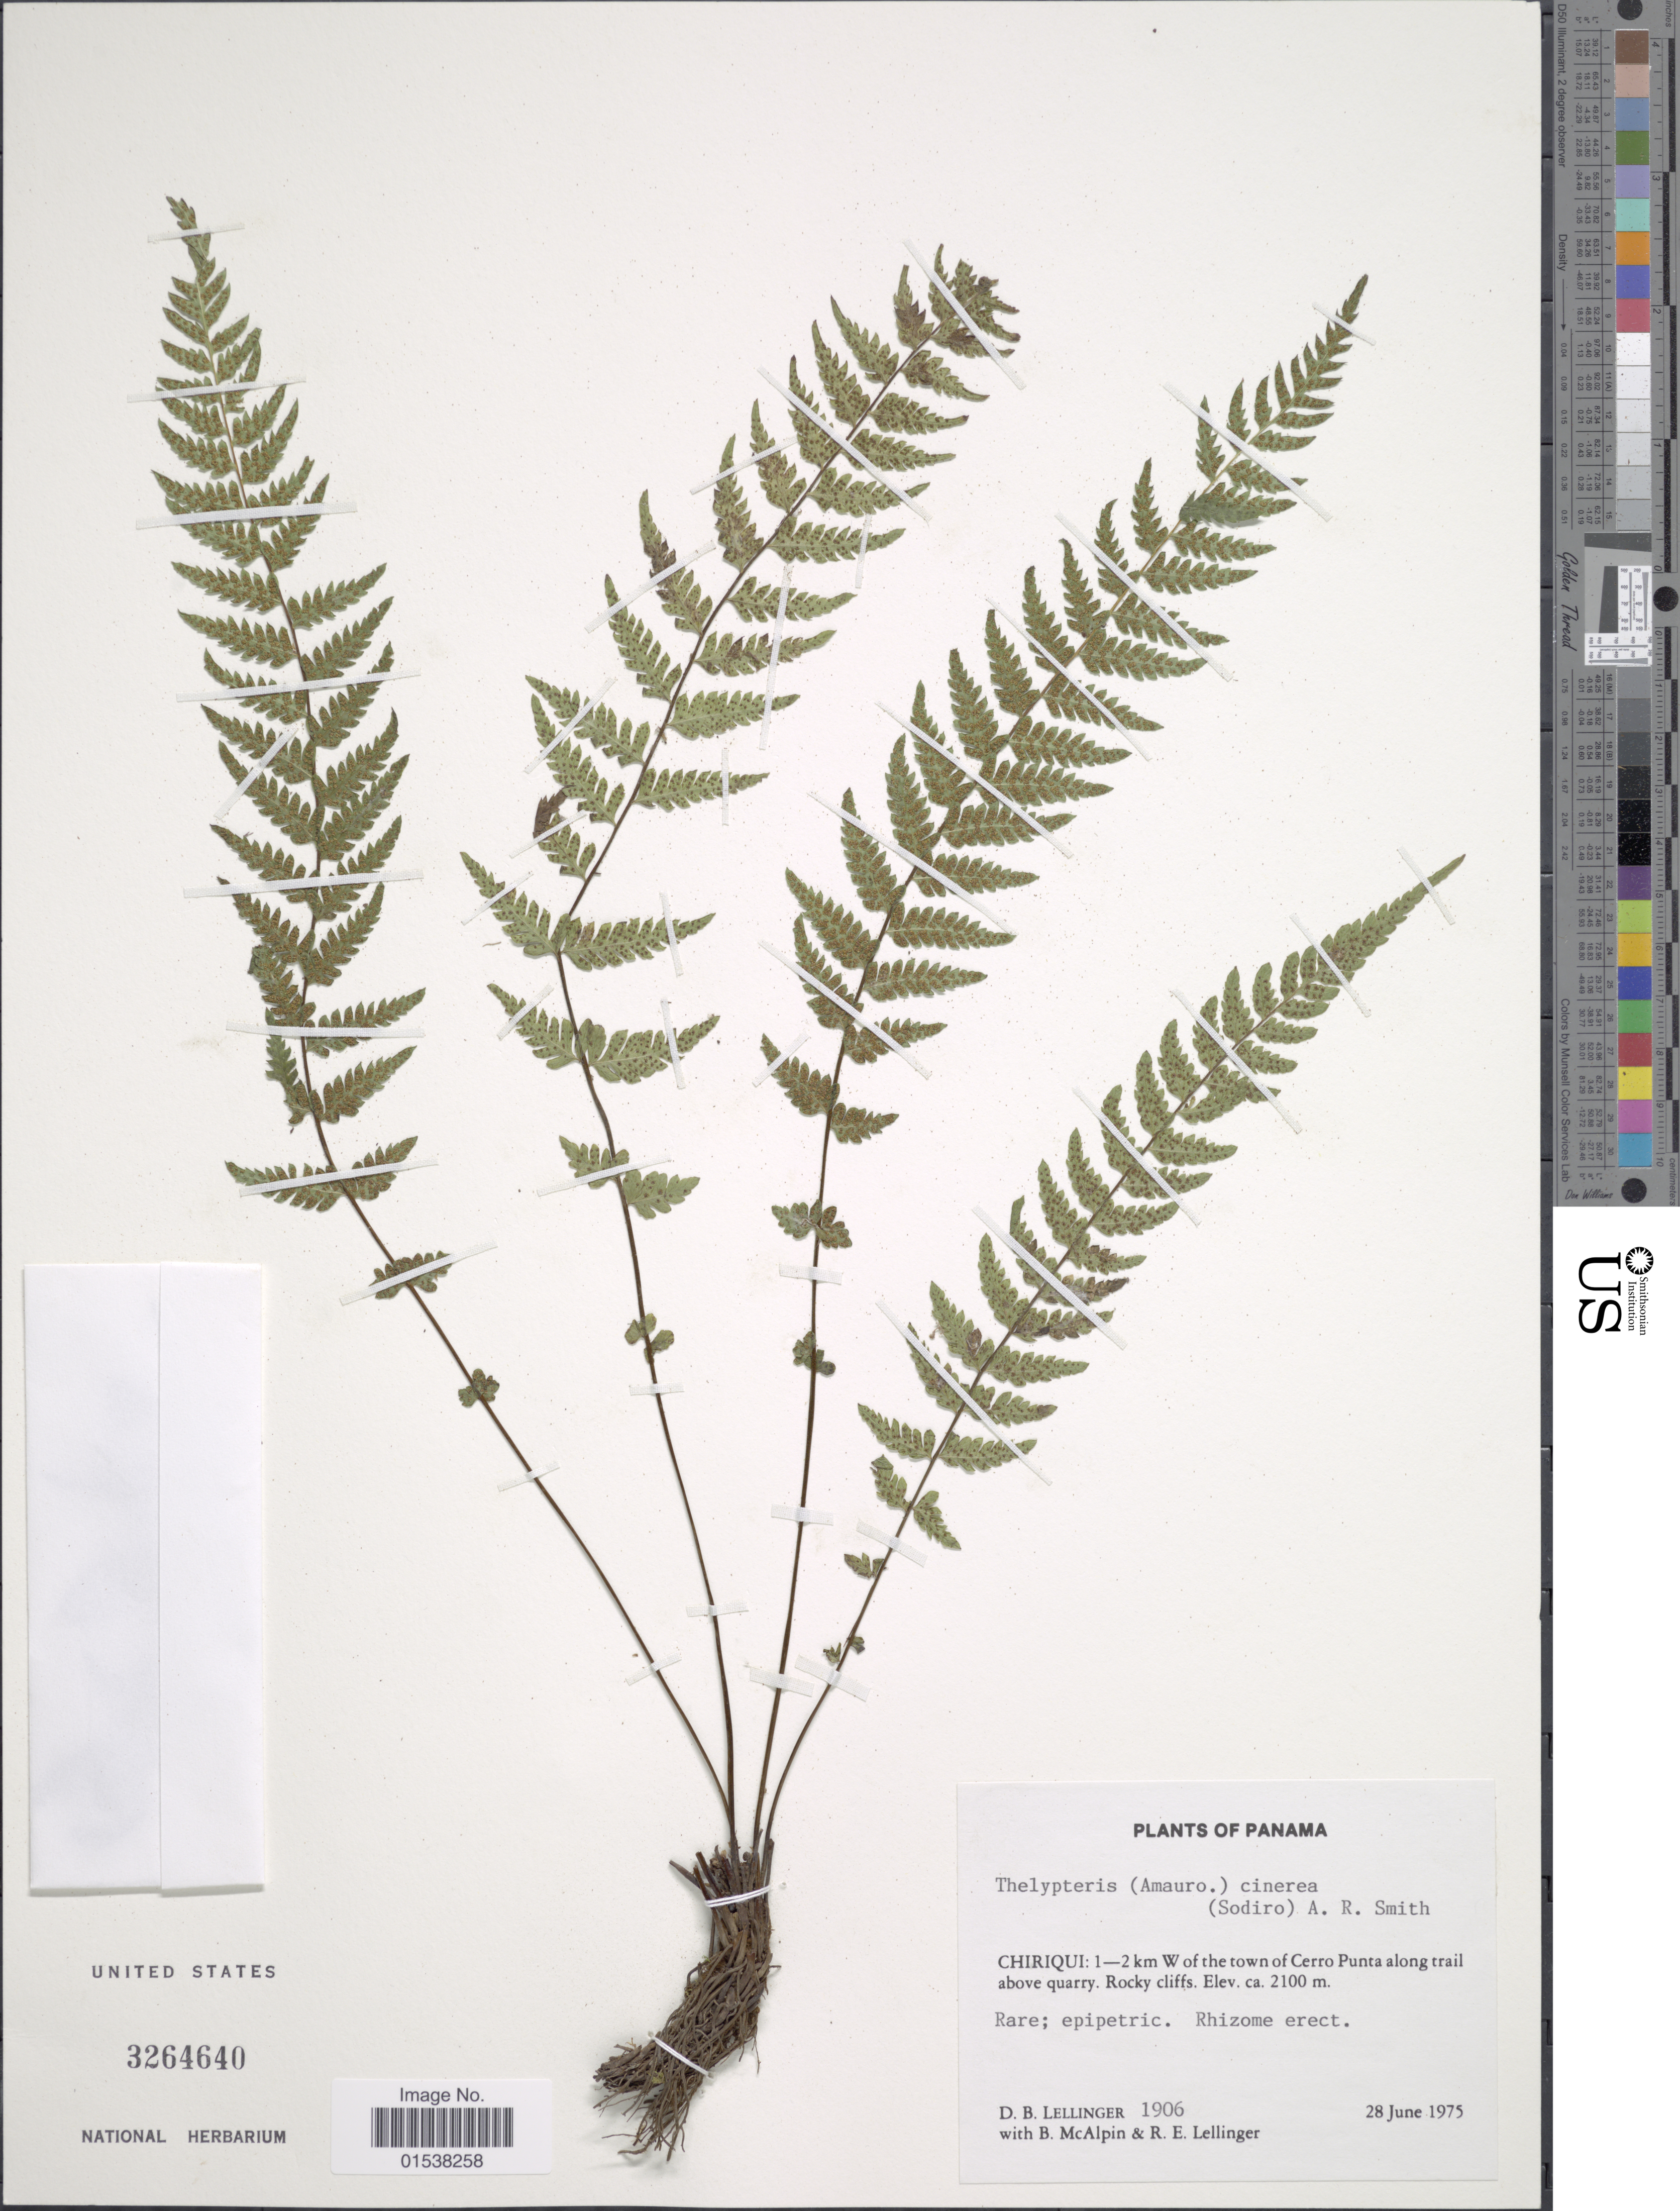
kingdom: Plantae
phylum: Tracheophyta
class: Polypodiopsida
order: Polypodiales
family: Thelypteridaceae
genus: Amauropelta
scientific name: Amauropelta cinerea (Sodiro) comb. nov., ined. 2015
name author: (Sodiro)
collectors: D. B. Lellinger, B. McAlpin & R. E. Lellinger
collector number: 1906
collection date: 1975-06-28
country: Panama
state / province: Chiriqui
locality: Chiriqui: 1-2 km W of the town of Cerro Punta along trail above quarry, rocky cliffs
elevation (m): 2100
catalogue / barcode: US 3264640